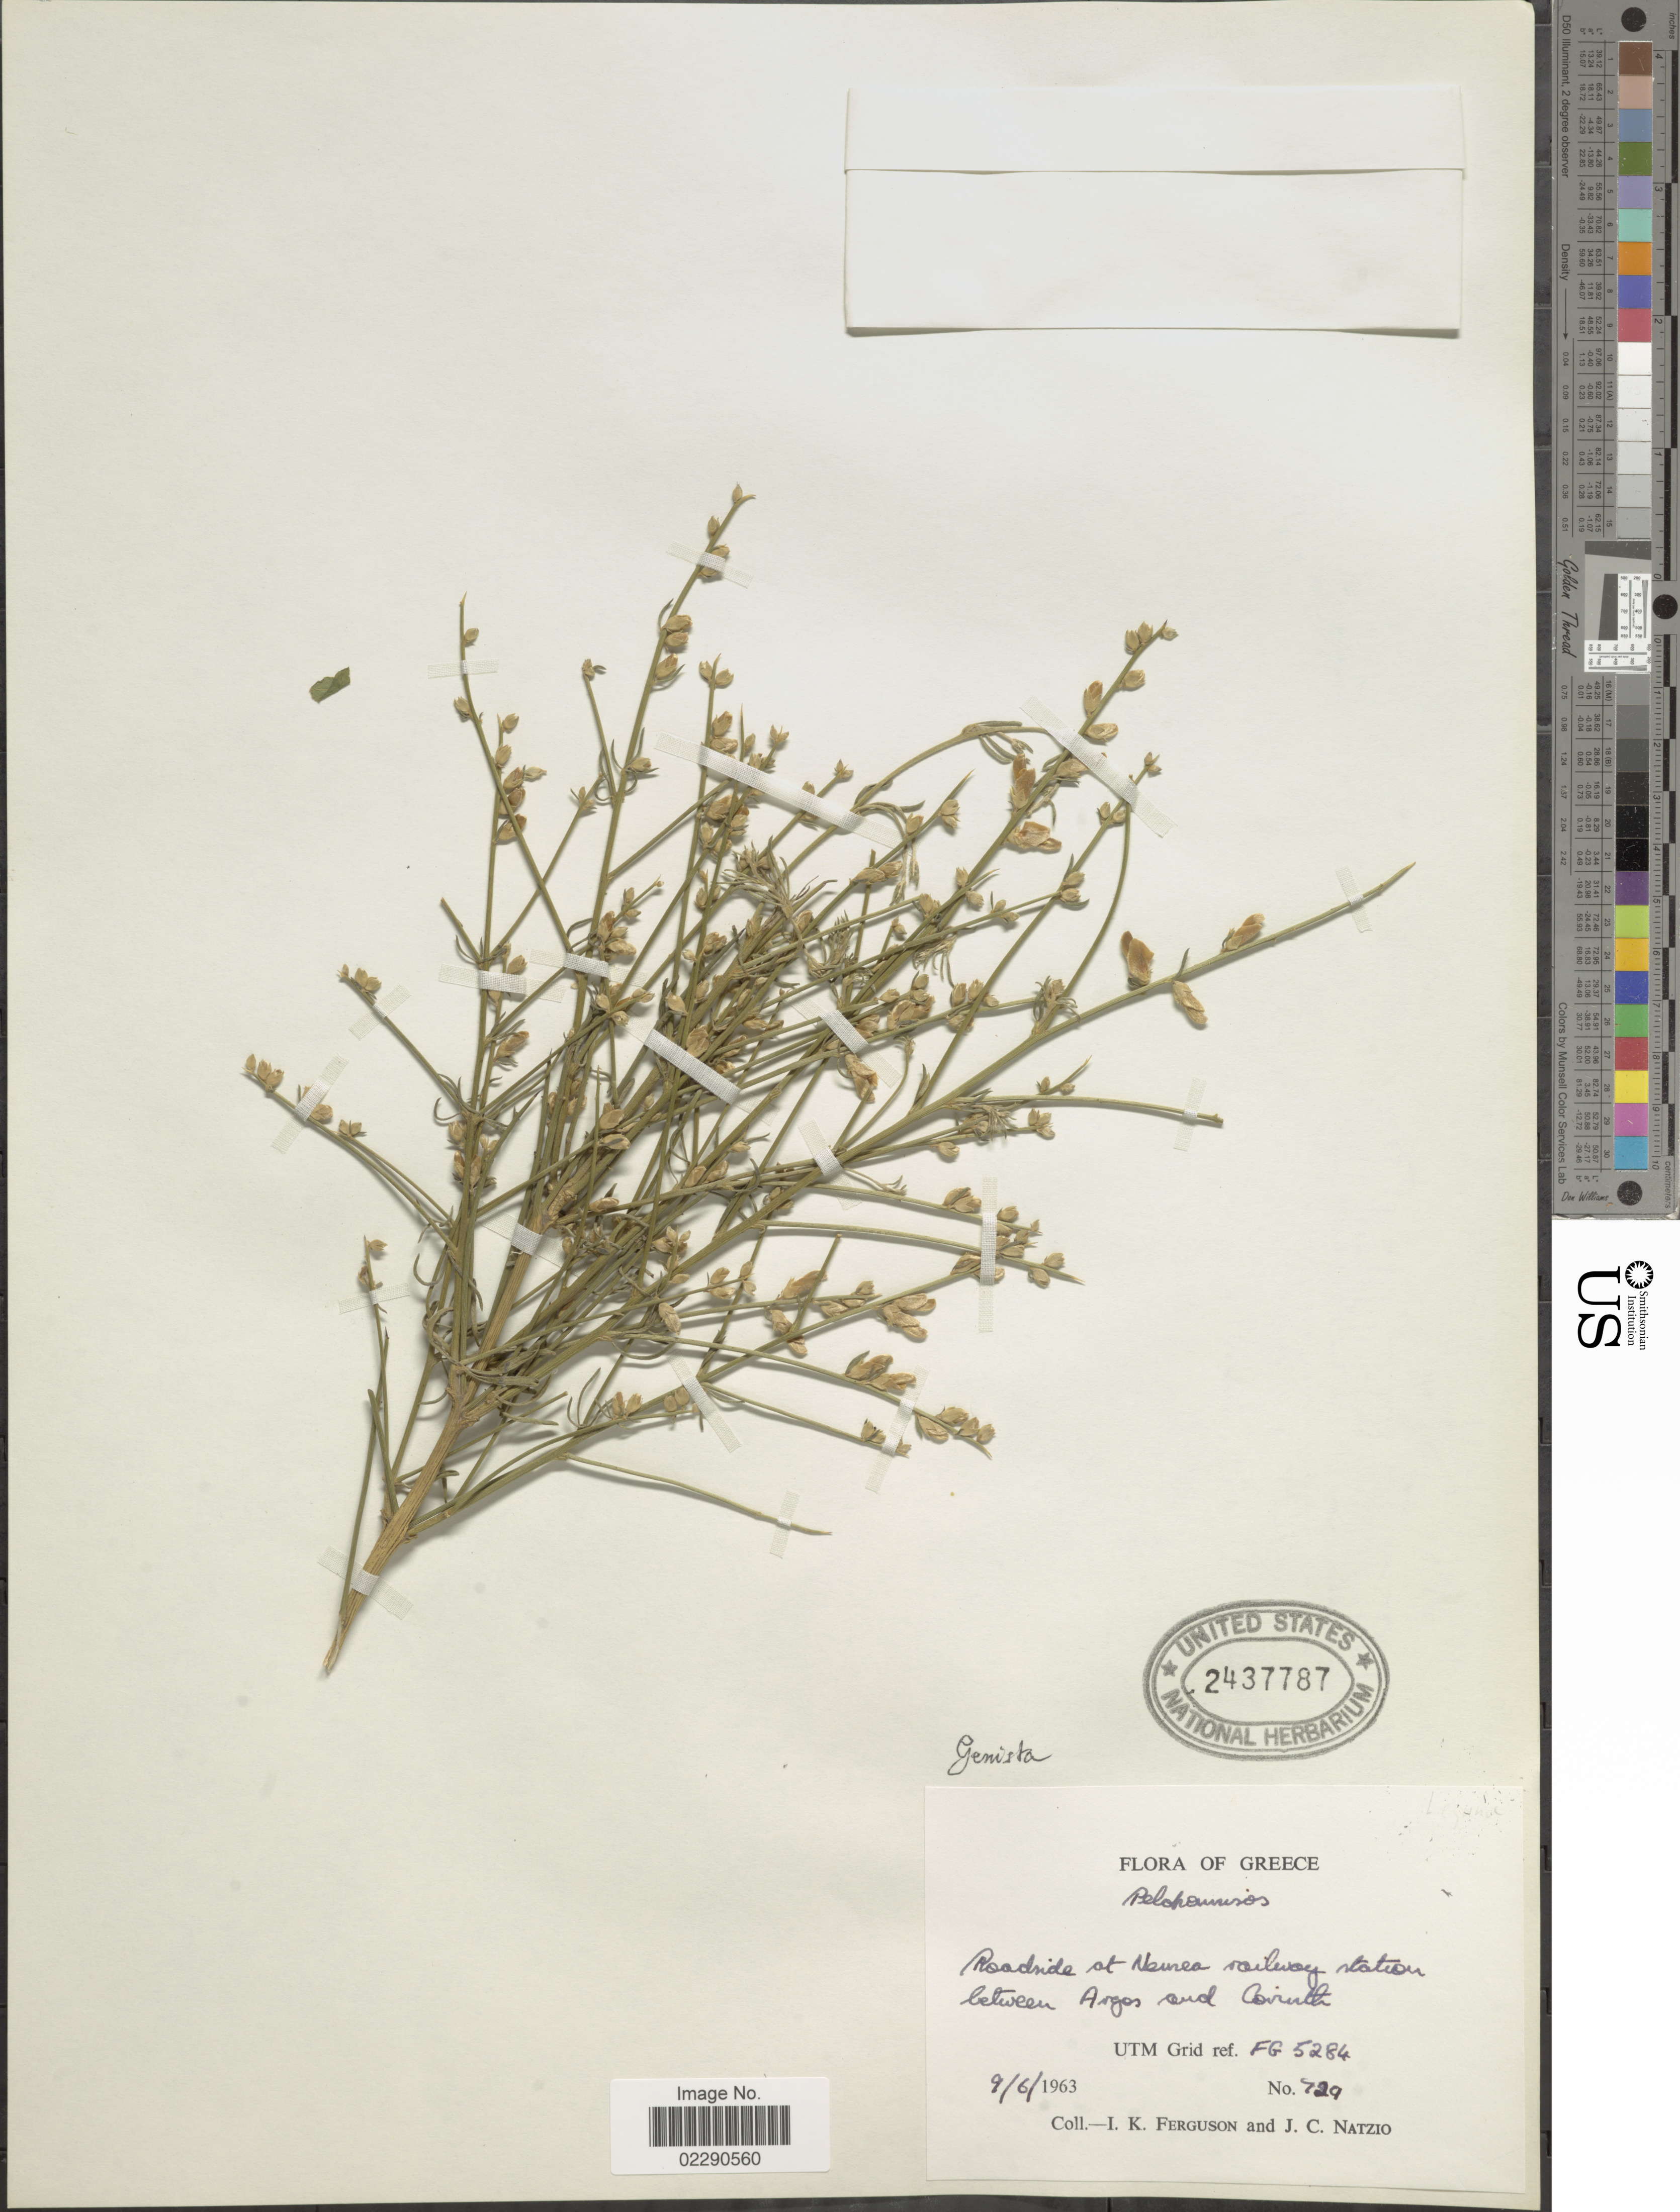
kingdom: Plantae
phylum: Tracheophyta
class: Magnoliopsida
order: Fabales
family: Fabaceae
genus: Genista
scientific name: Genista sp.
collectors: I. K. Ferguson & J. Natzio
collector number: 729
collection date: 1963-06-09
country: Greece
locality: Peloponnisos, roadside at Nemea railway station between Argos and Corinth.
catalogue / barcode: US 2437787